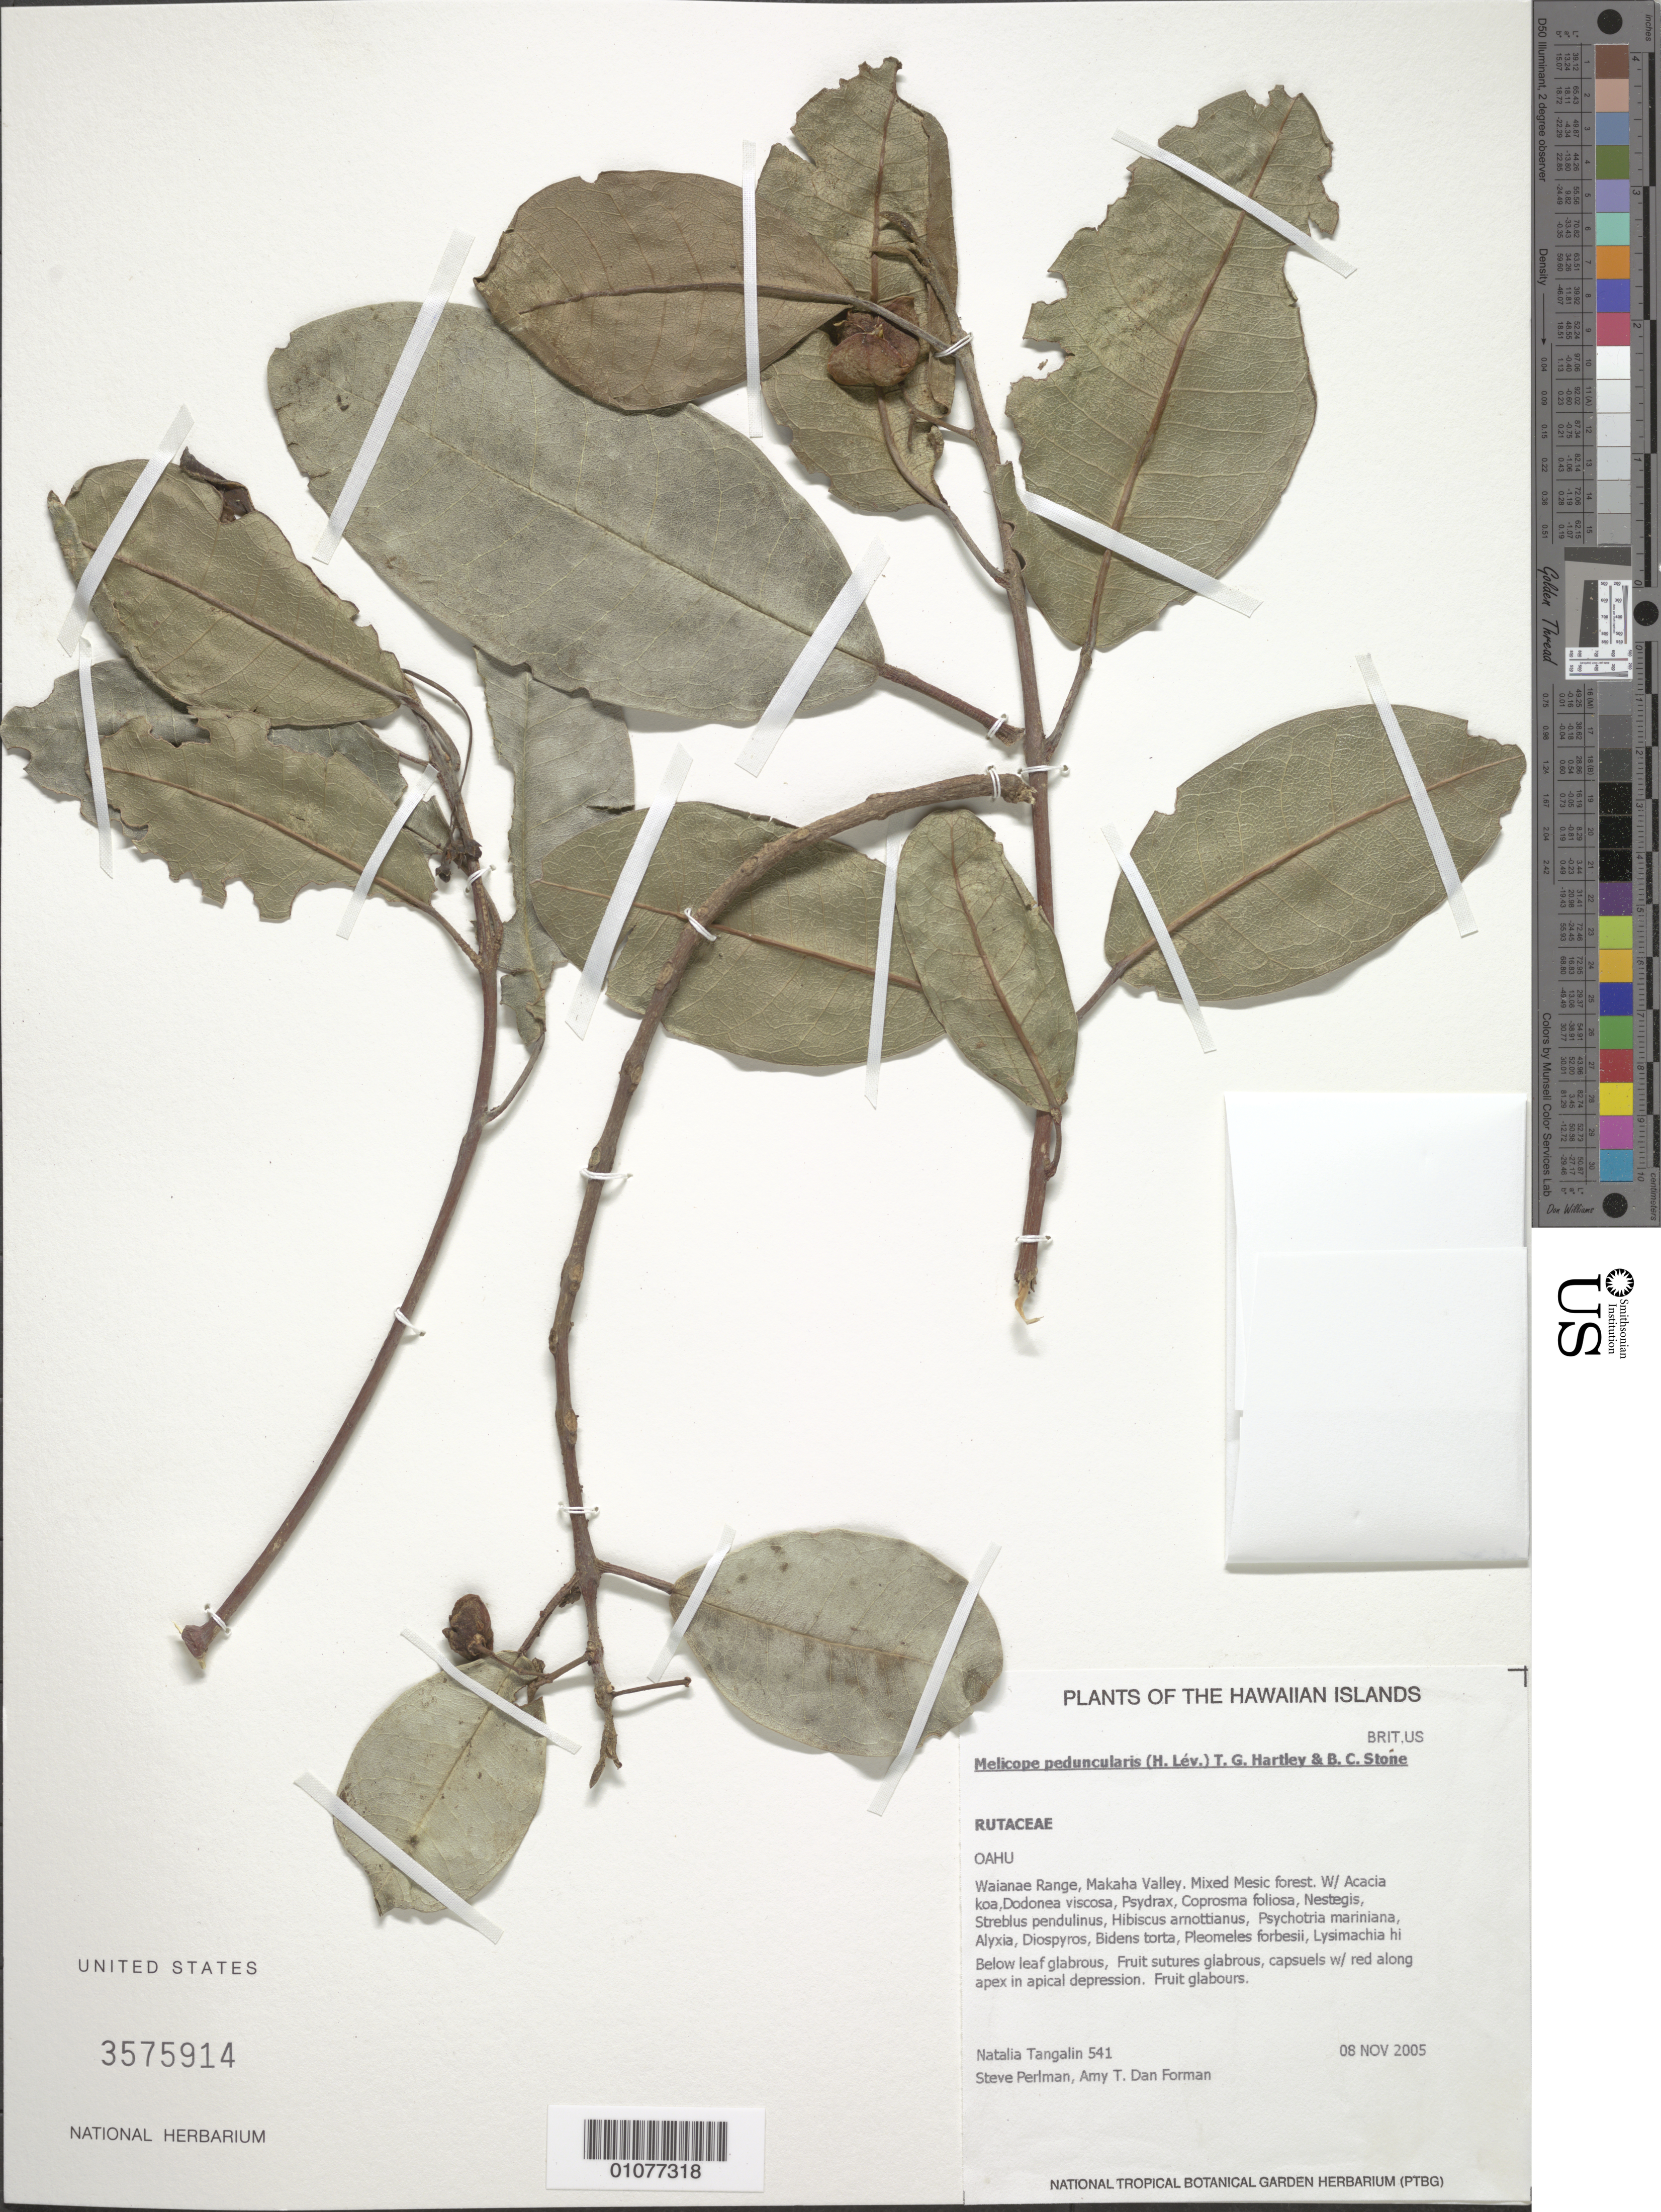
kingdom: Plantae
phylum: Tracheophyta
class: Magnoliopsida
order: Sapindales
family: Rutaceae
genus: Melicope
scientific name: Melicope peduncularis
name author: (H. Lév.) T.G. Hartley & B.C. Stone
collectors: N. Tangalin, S. P. Perlman, D. Forman & T. Amy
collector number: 541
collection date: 2005-11-08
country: United States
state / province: Hawaii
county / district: Honolulu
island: Oahu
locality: Waianae Range, Makaha Valley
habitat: mixed mesic forest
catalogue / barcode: US 3575914